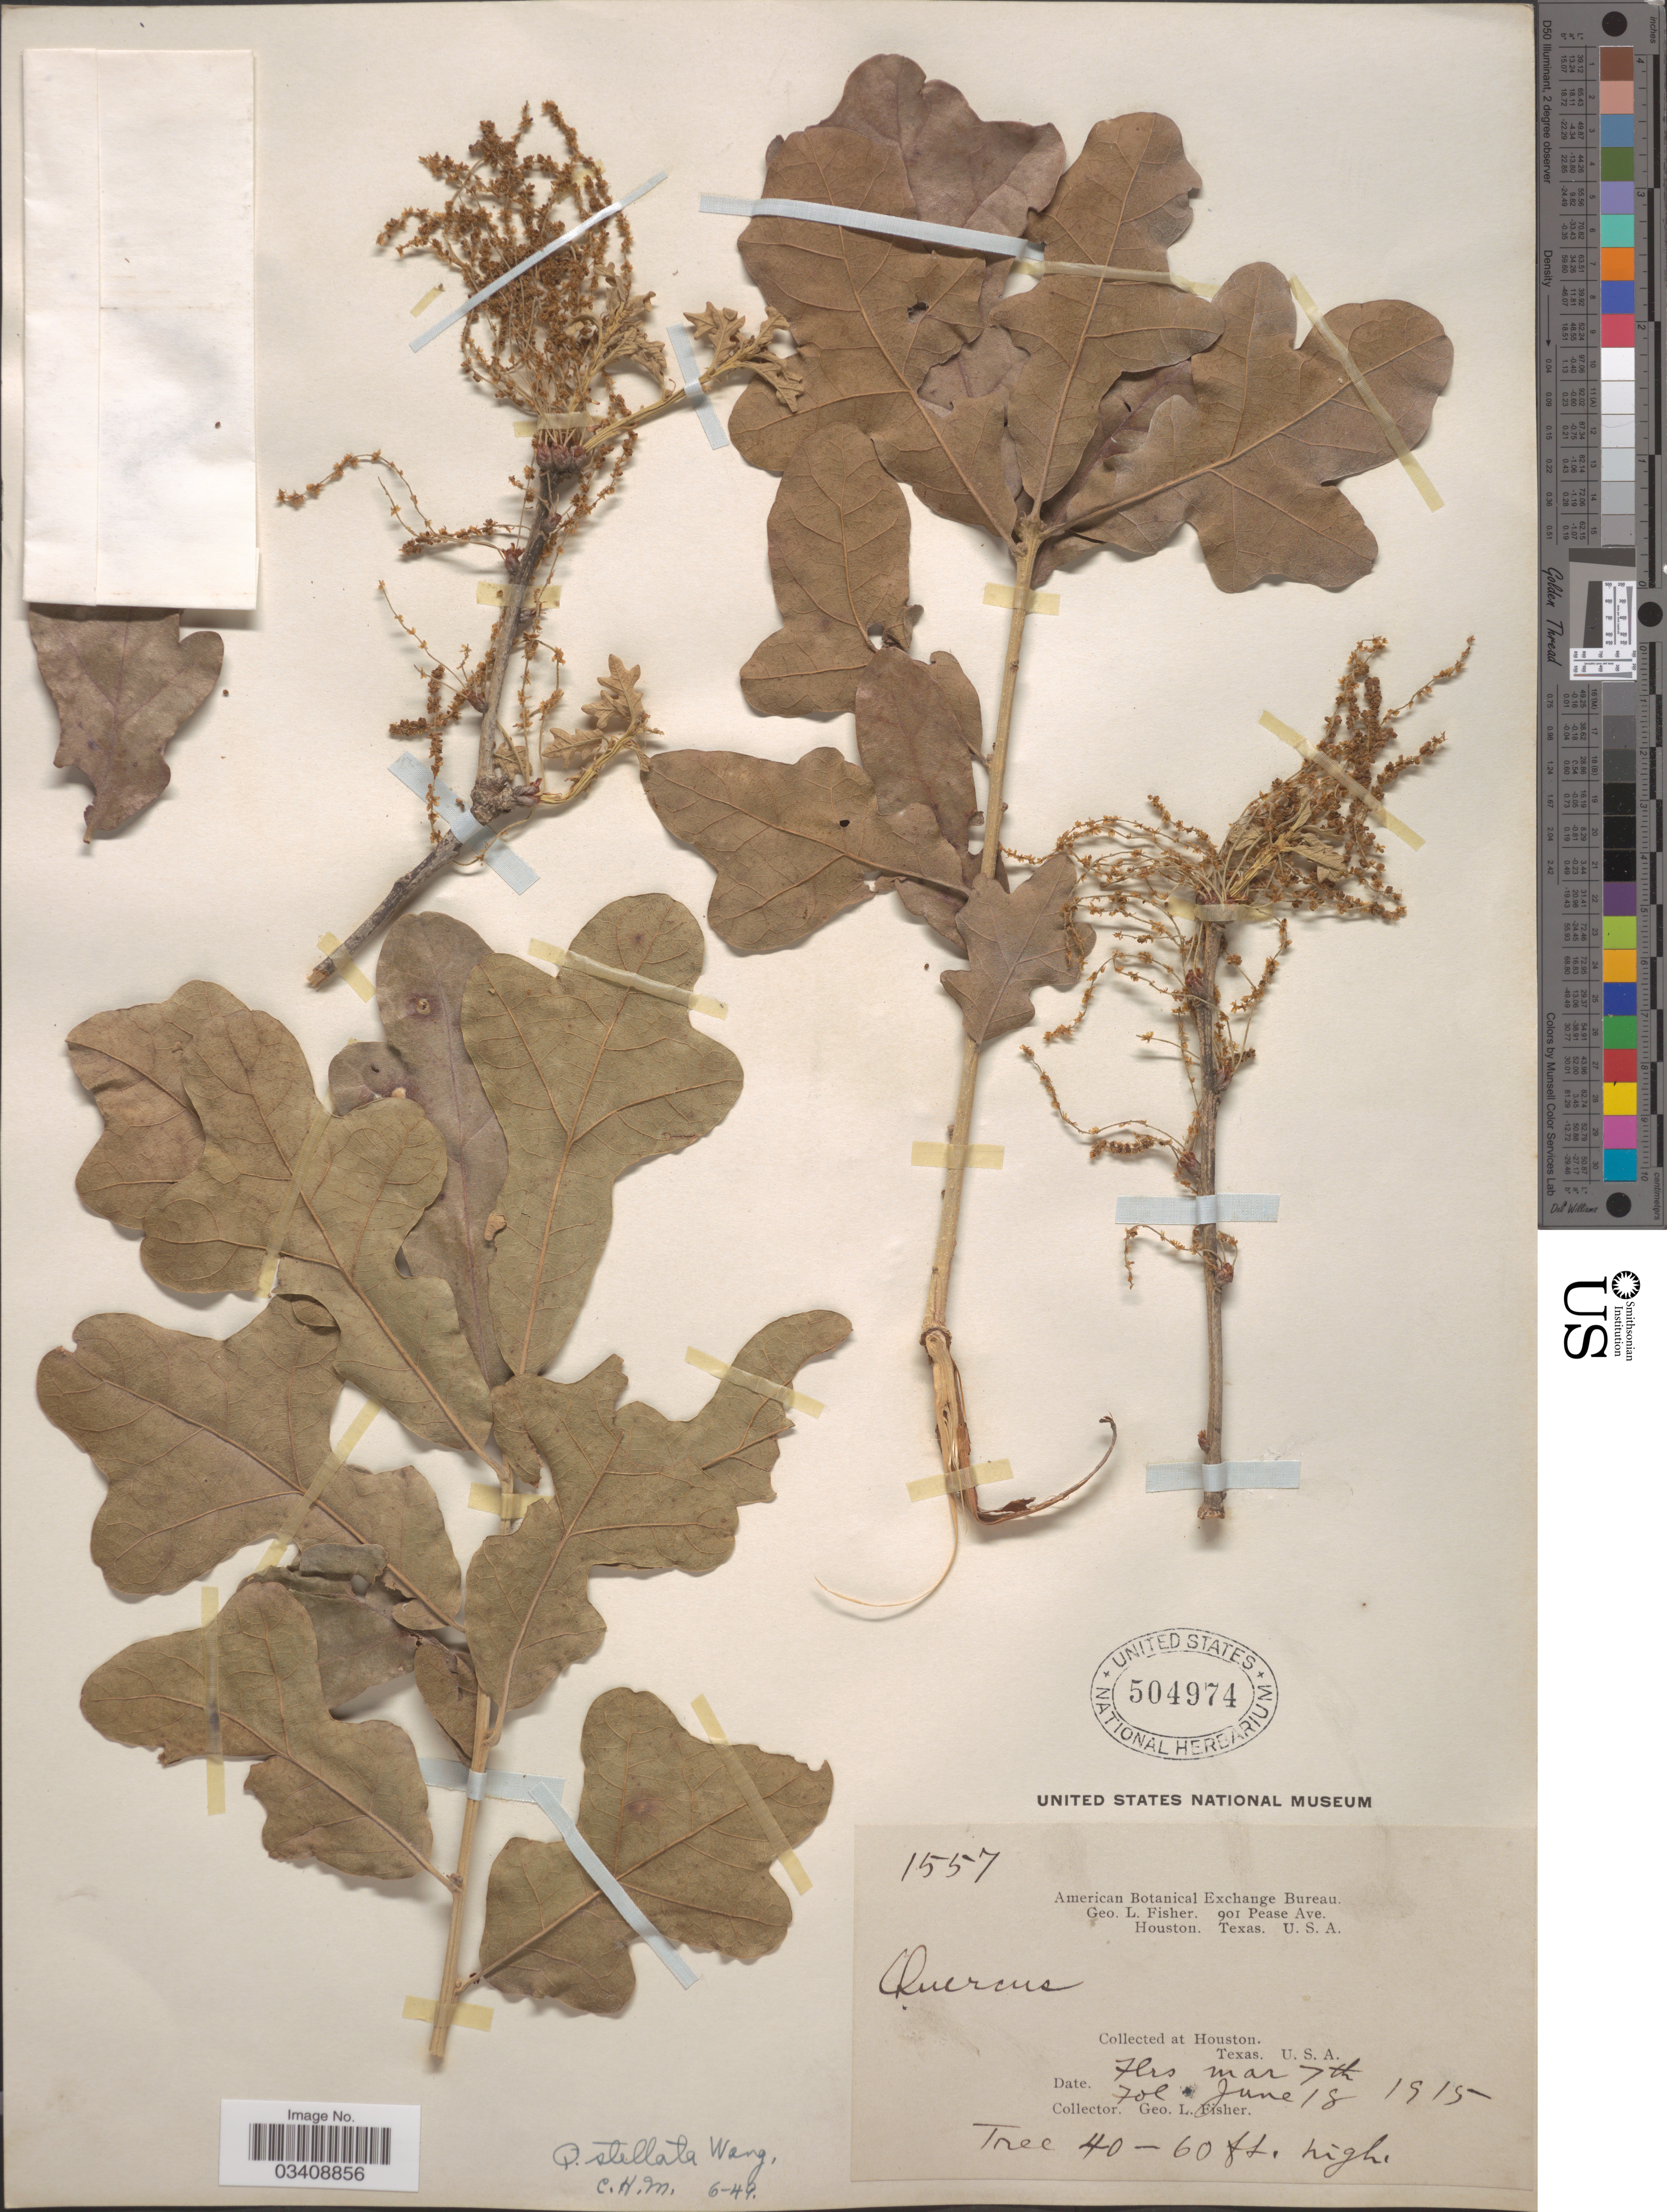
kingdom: Plantae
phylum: Tracheophyta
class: Magnoliopsida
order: Fagales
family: Fagaceae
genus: Quercus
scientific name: Quercus stellata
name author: Wangenh.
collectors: G. L. Fisher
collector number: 1557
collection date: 1915-03-07/1915-06-18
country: United States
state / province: Texas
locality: At Houston.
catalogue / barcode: US 504974